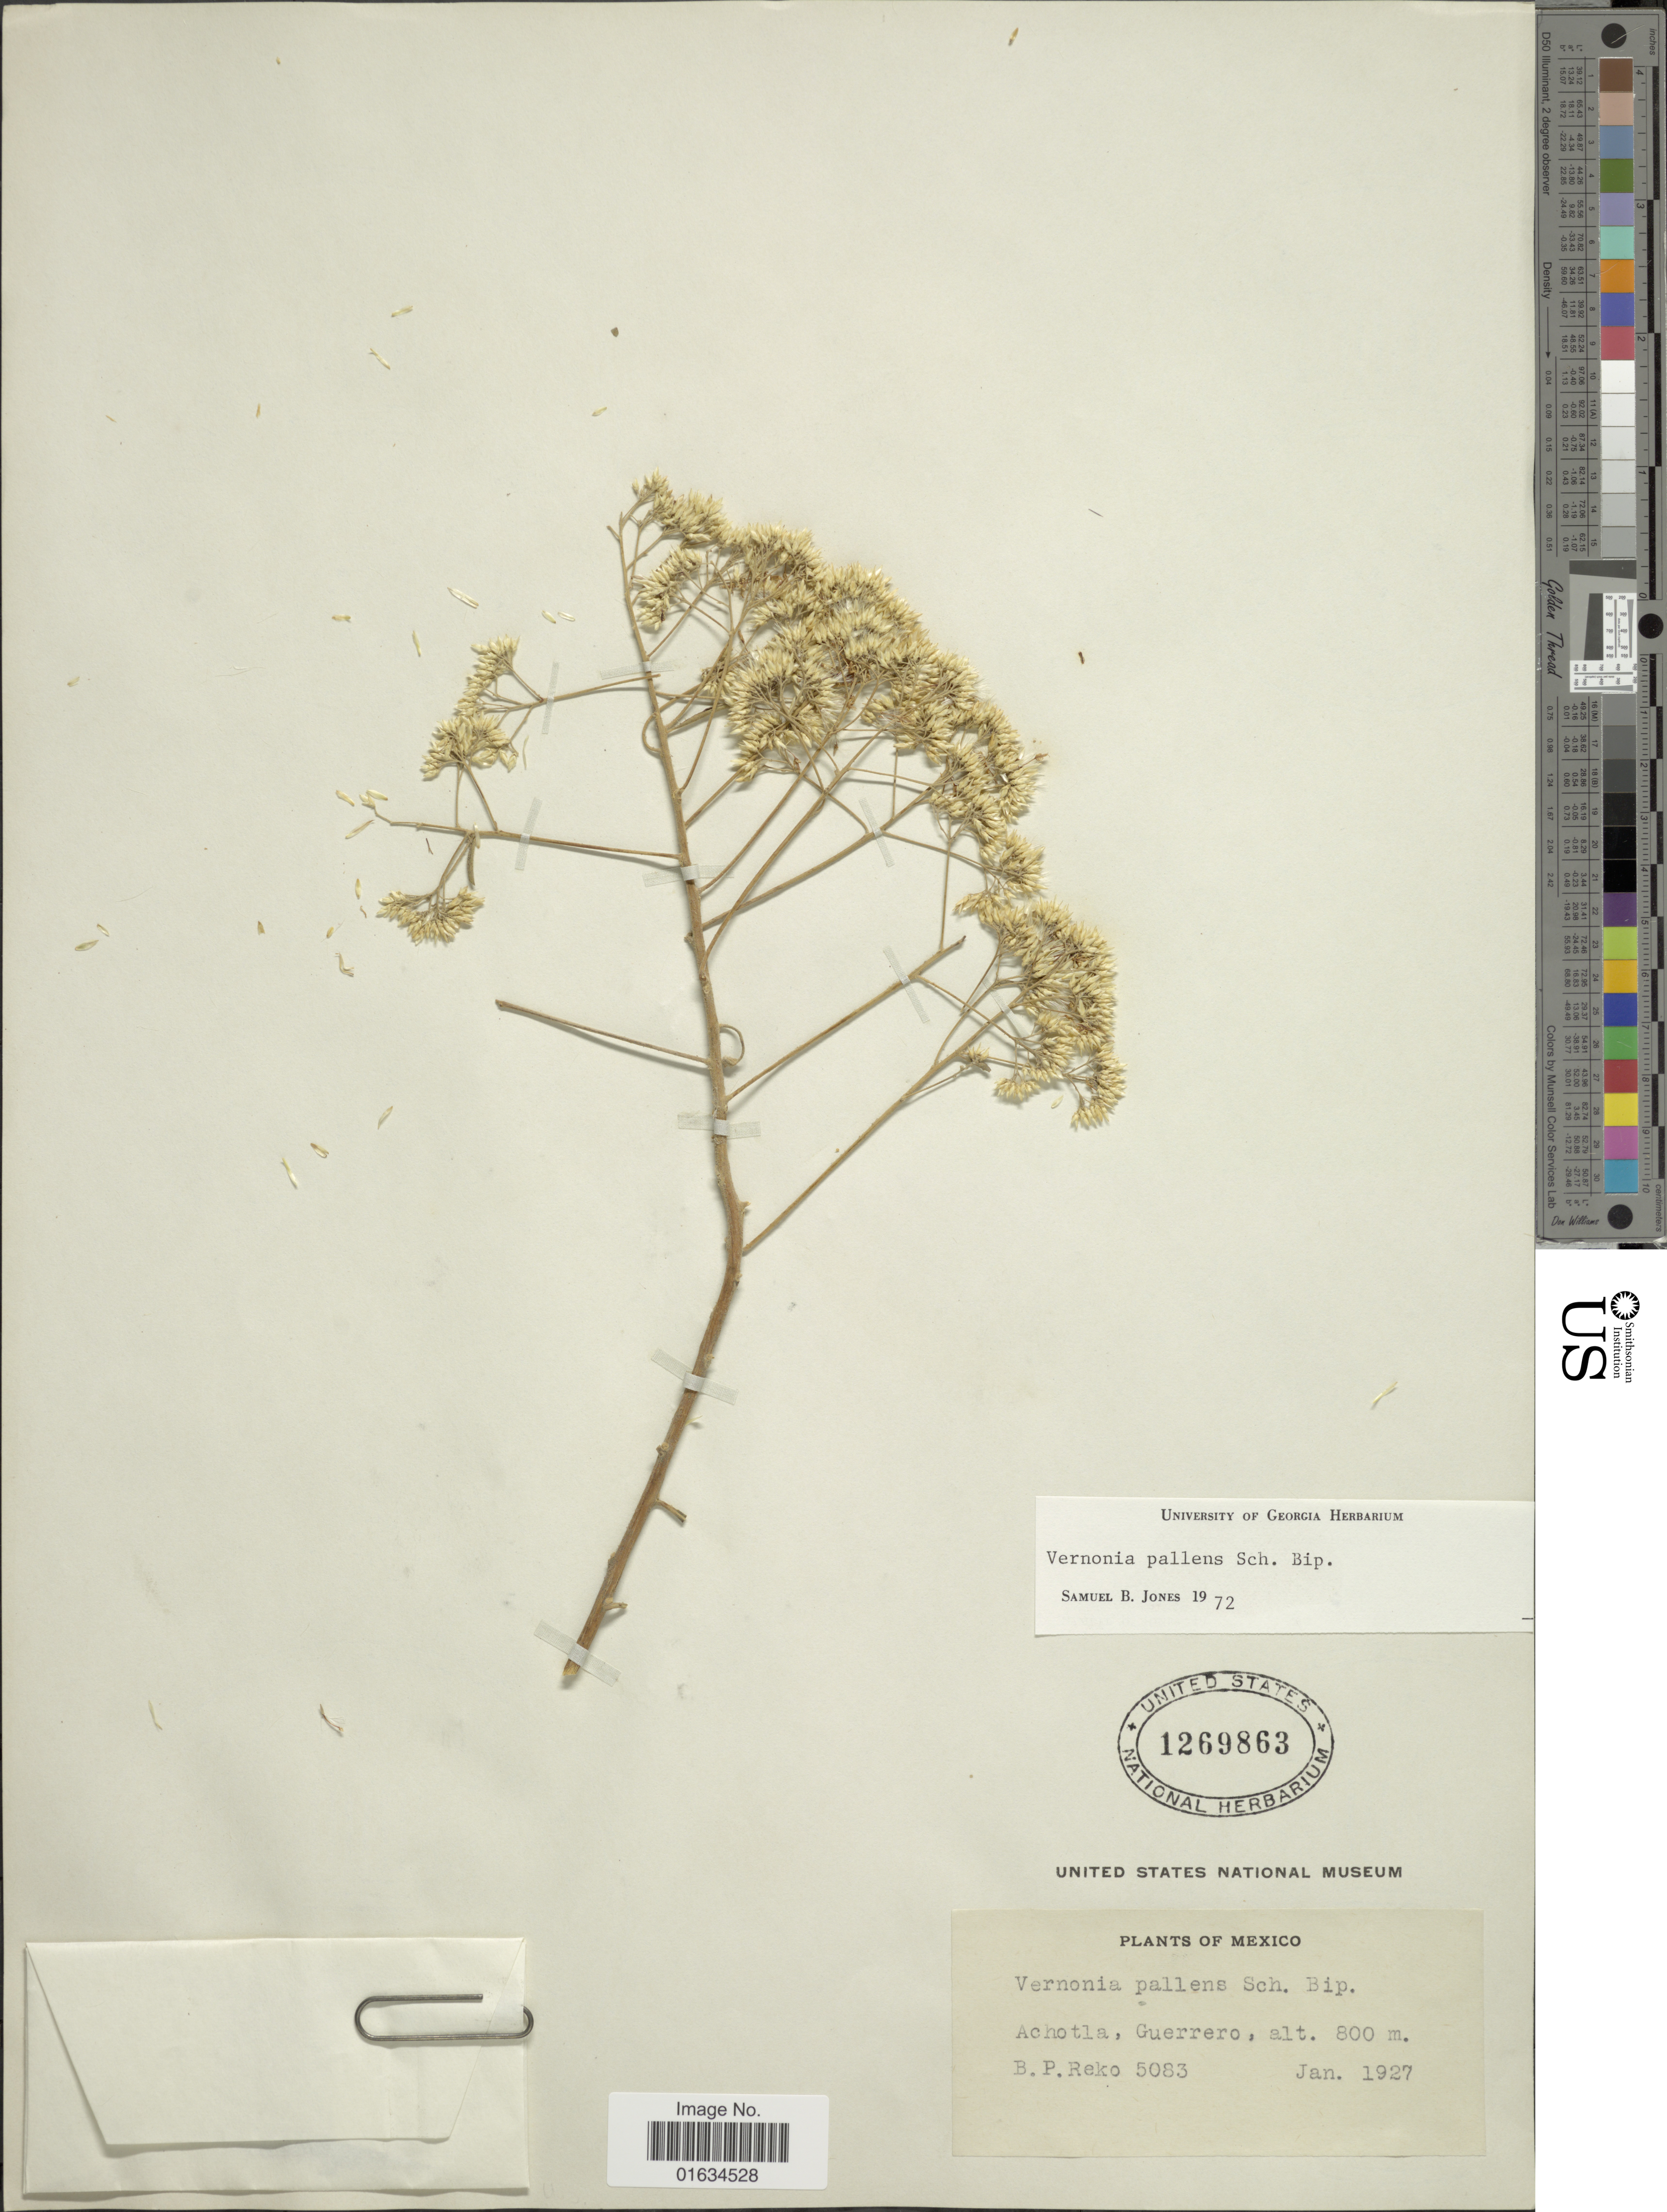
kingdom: Plantae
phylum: Tracheophyta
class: Magnoliopsida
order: Asterales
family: Asteraceae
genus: Eremosis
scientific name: Eremosis pallens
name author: (Sch. Bip.) Gleason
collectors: B. P. Reko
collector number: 5083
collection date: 1927-01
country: Mexico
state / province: Guerrero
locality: Achotla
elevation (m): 800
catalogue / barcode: US 1269863